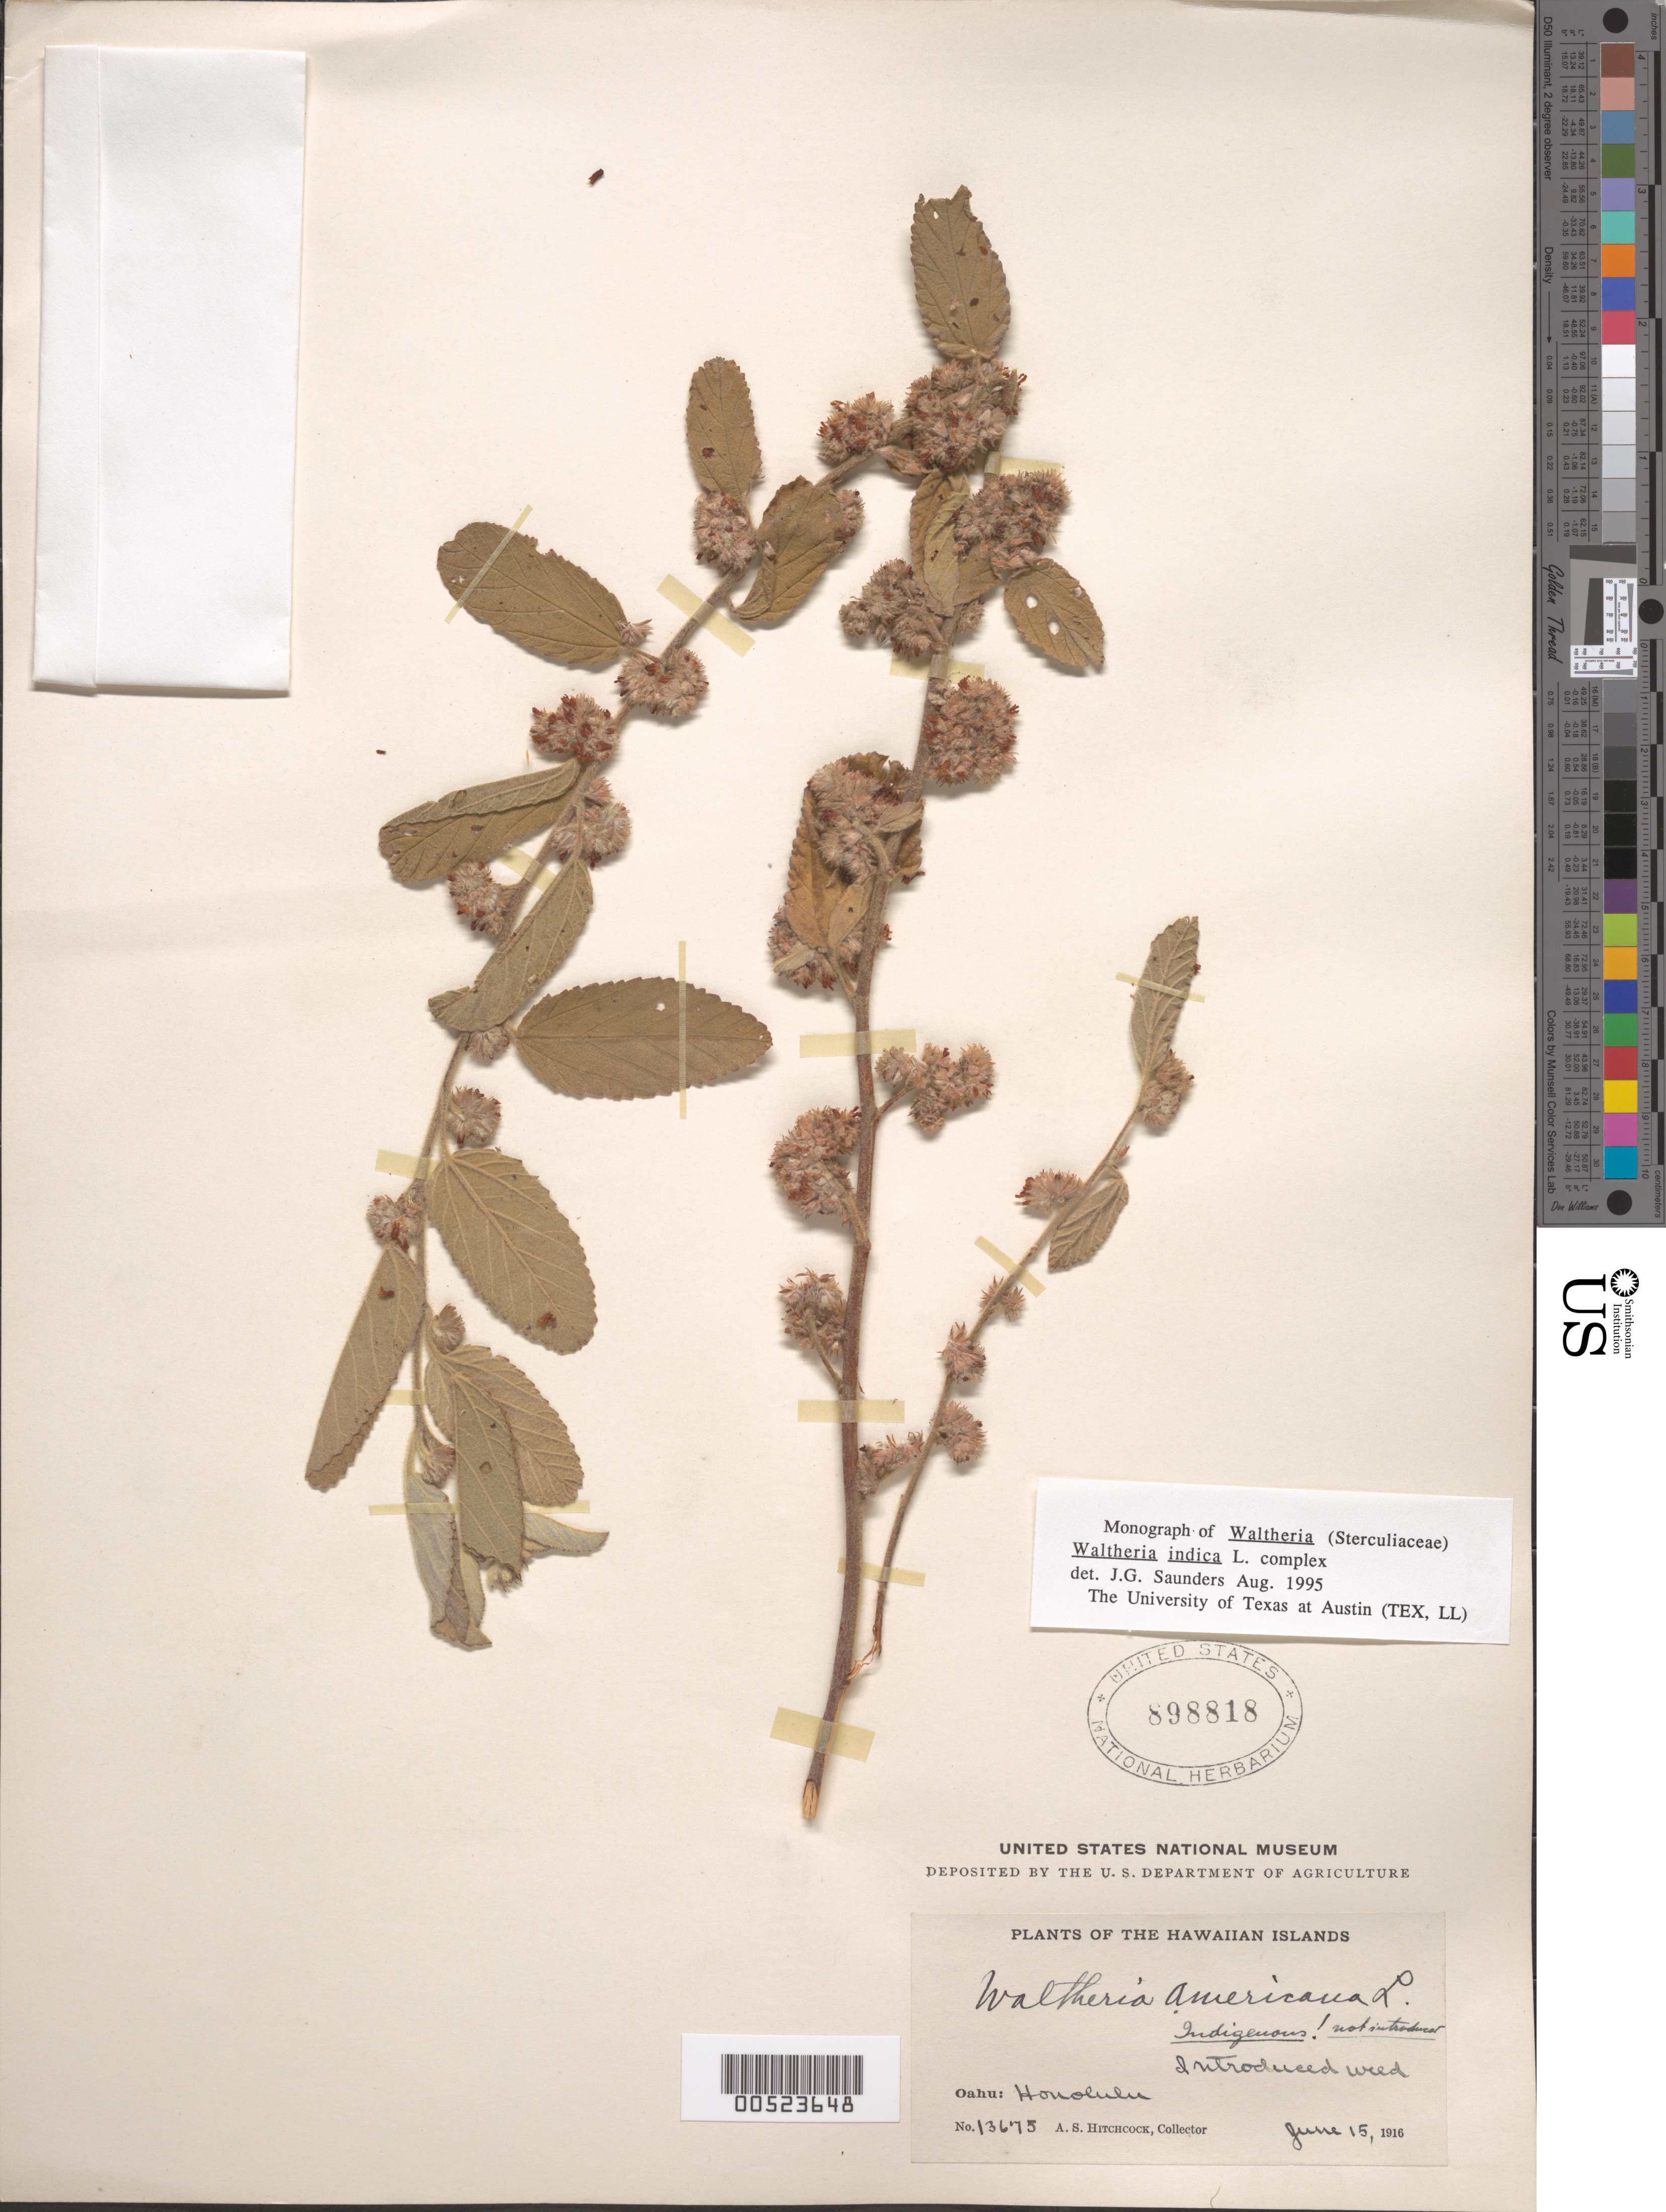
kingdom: Plantae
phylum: Tracheophyta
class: Magnoliopsida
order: Malvales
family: Malvaceae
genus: Waltheria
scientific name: Waltheria indica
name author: L.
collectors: A. S. Hitchcock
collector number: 13675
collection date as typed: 15 Jun 1916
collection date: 1916-06-15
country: United States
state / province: Hawaii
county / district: Honolulu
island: Oahu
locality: Honolulu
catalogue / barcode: US 898818